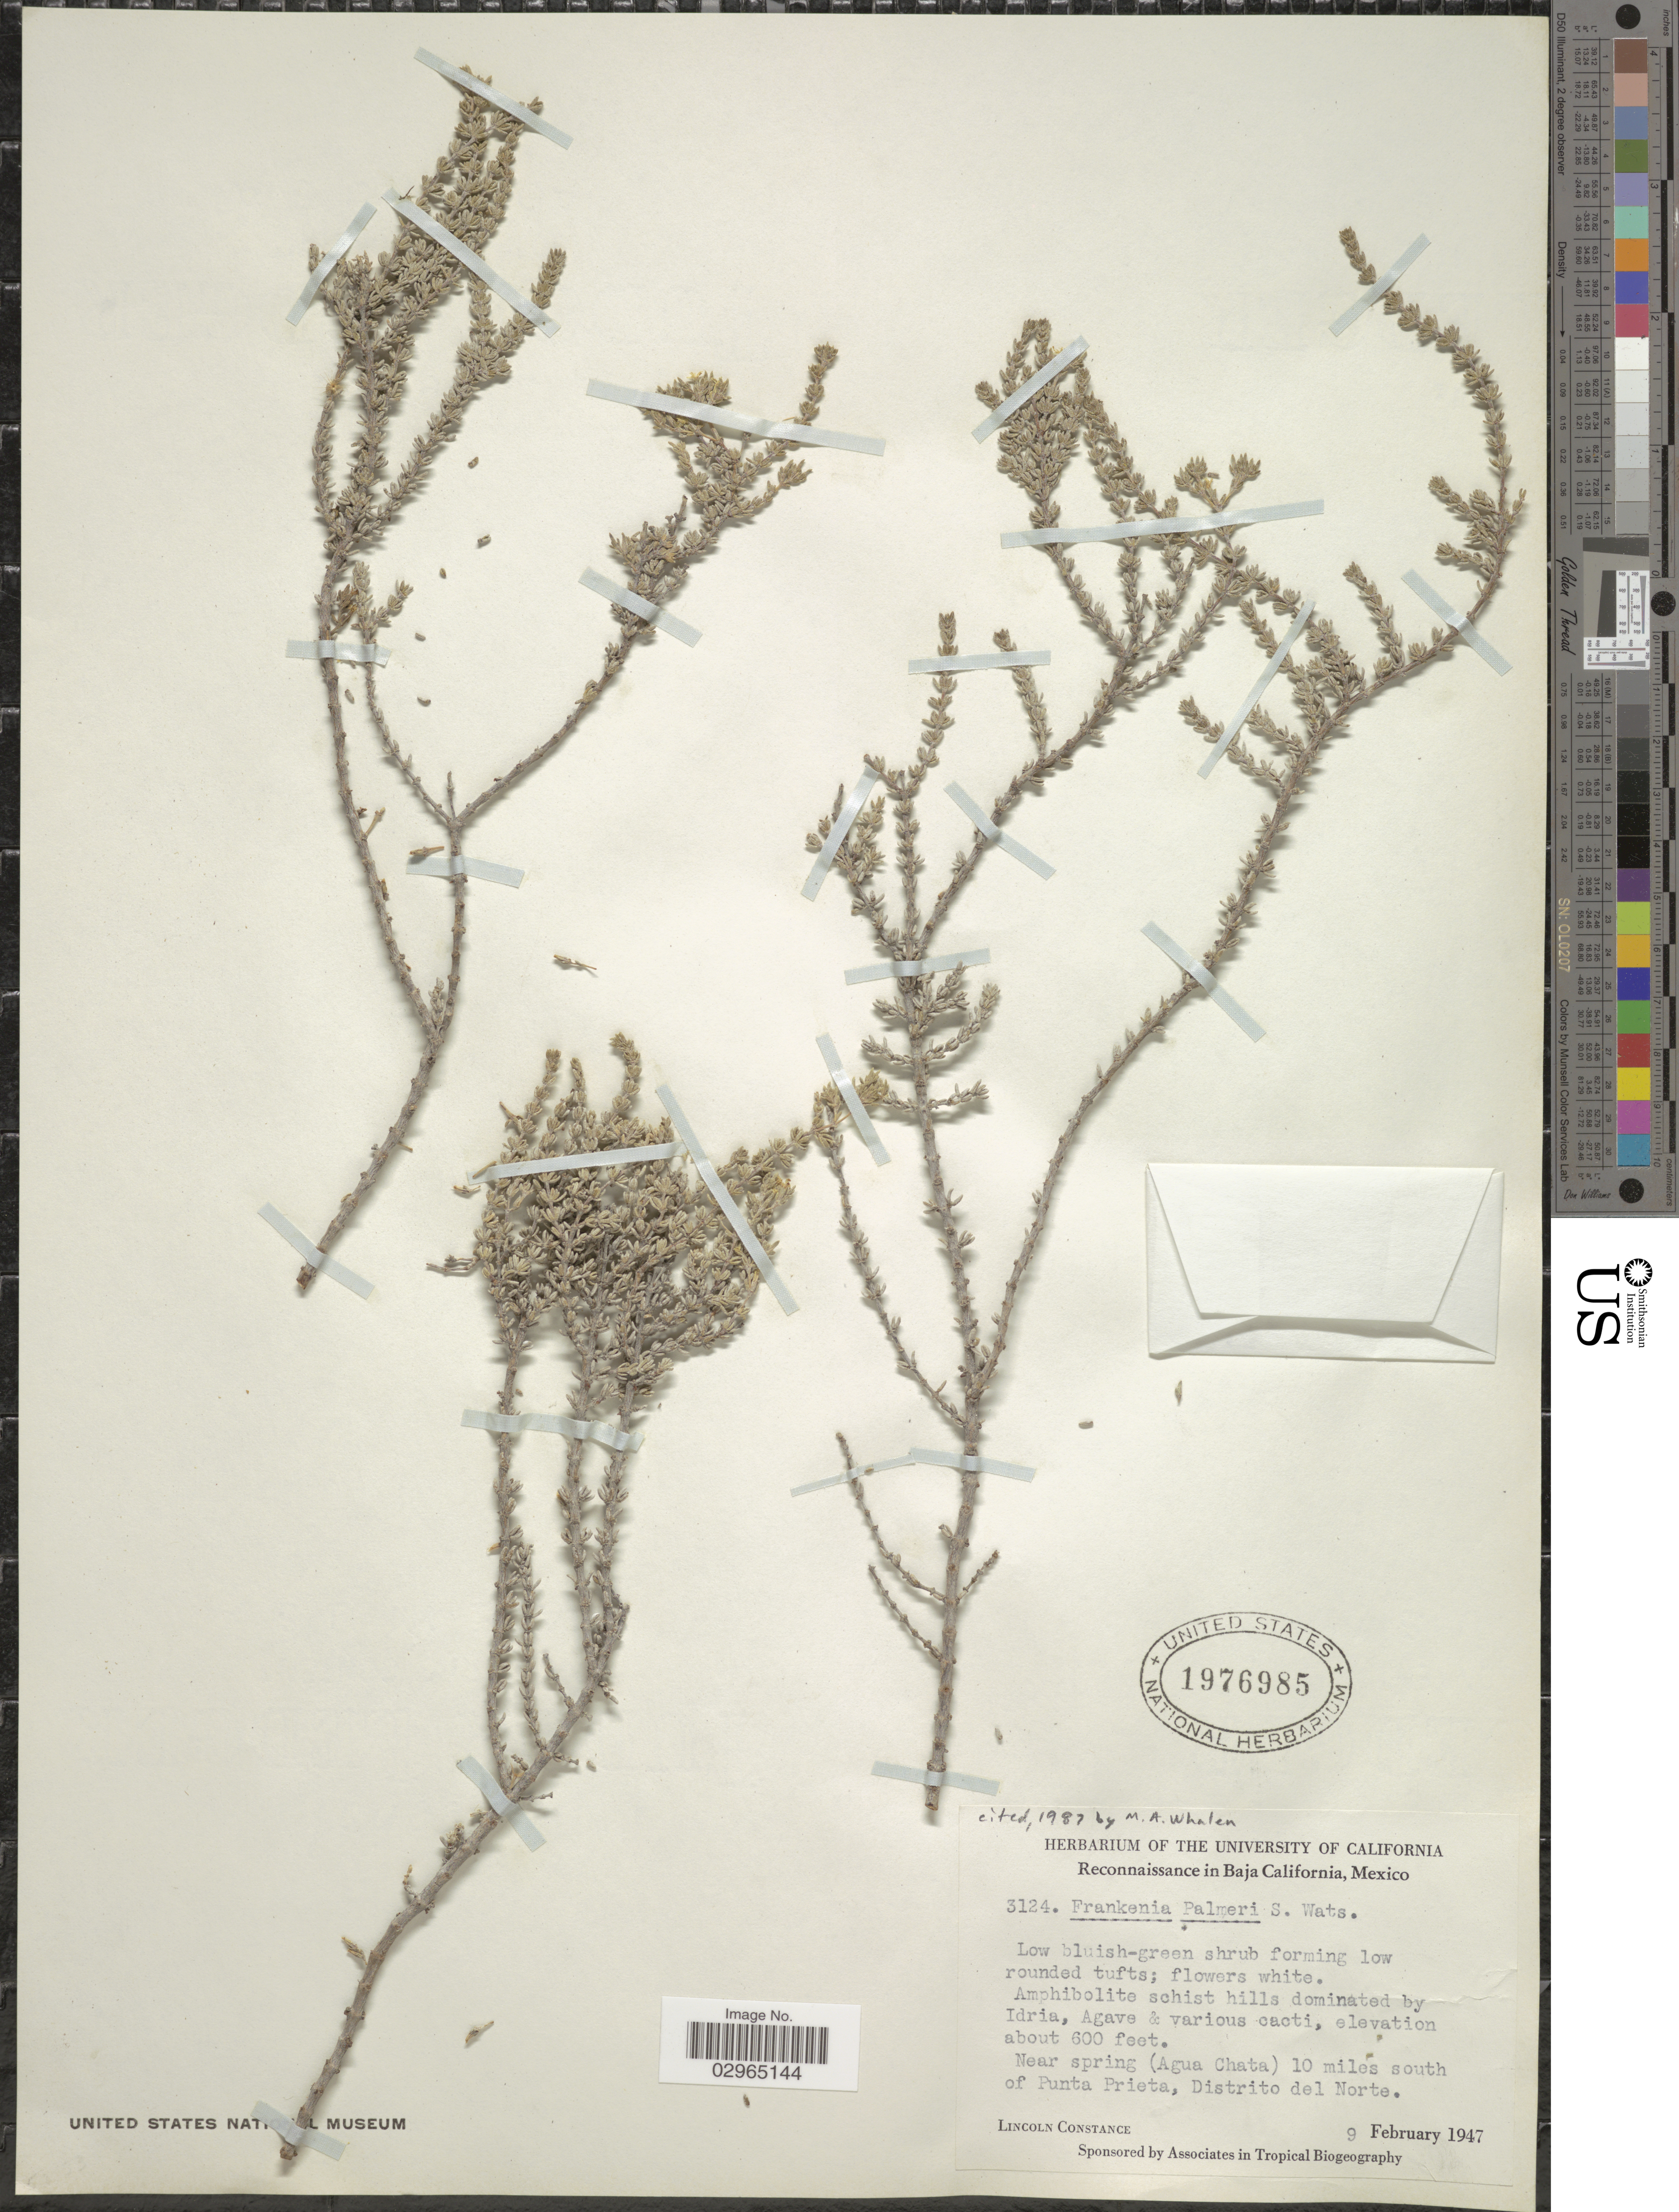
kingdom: Plantae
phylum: Tracheophyta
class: Magnoliopsida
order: Caryophyllales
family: Frankeniaceae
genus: Frankenia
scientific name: Frankenia palmeri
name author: S. Watson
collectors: L. Constance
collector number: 3124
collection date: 1947-02-09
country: Mexico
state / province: Baja California Norte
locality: Near spring (Agua Chata) 10 miles south of Punta Prieta, Distrito del Norte.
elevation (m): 183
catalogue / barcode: US 1976985